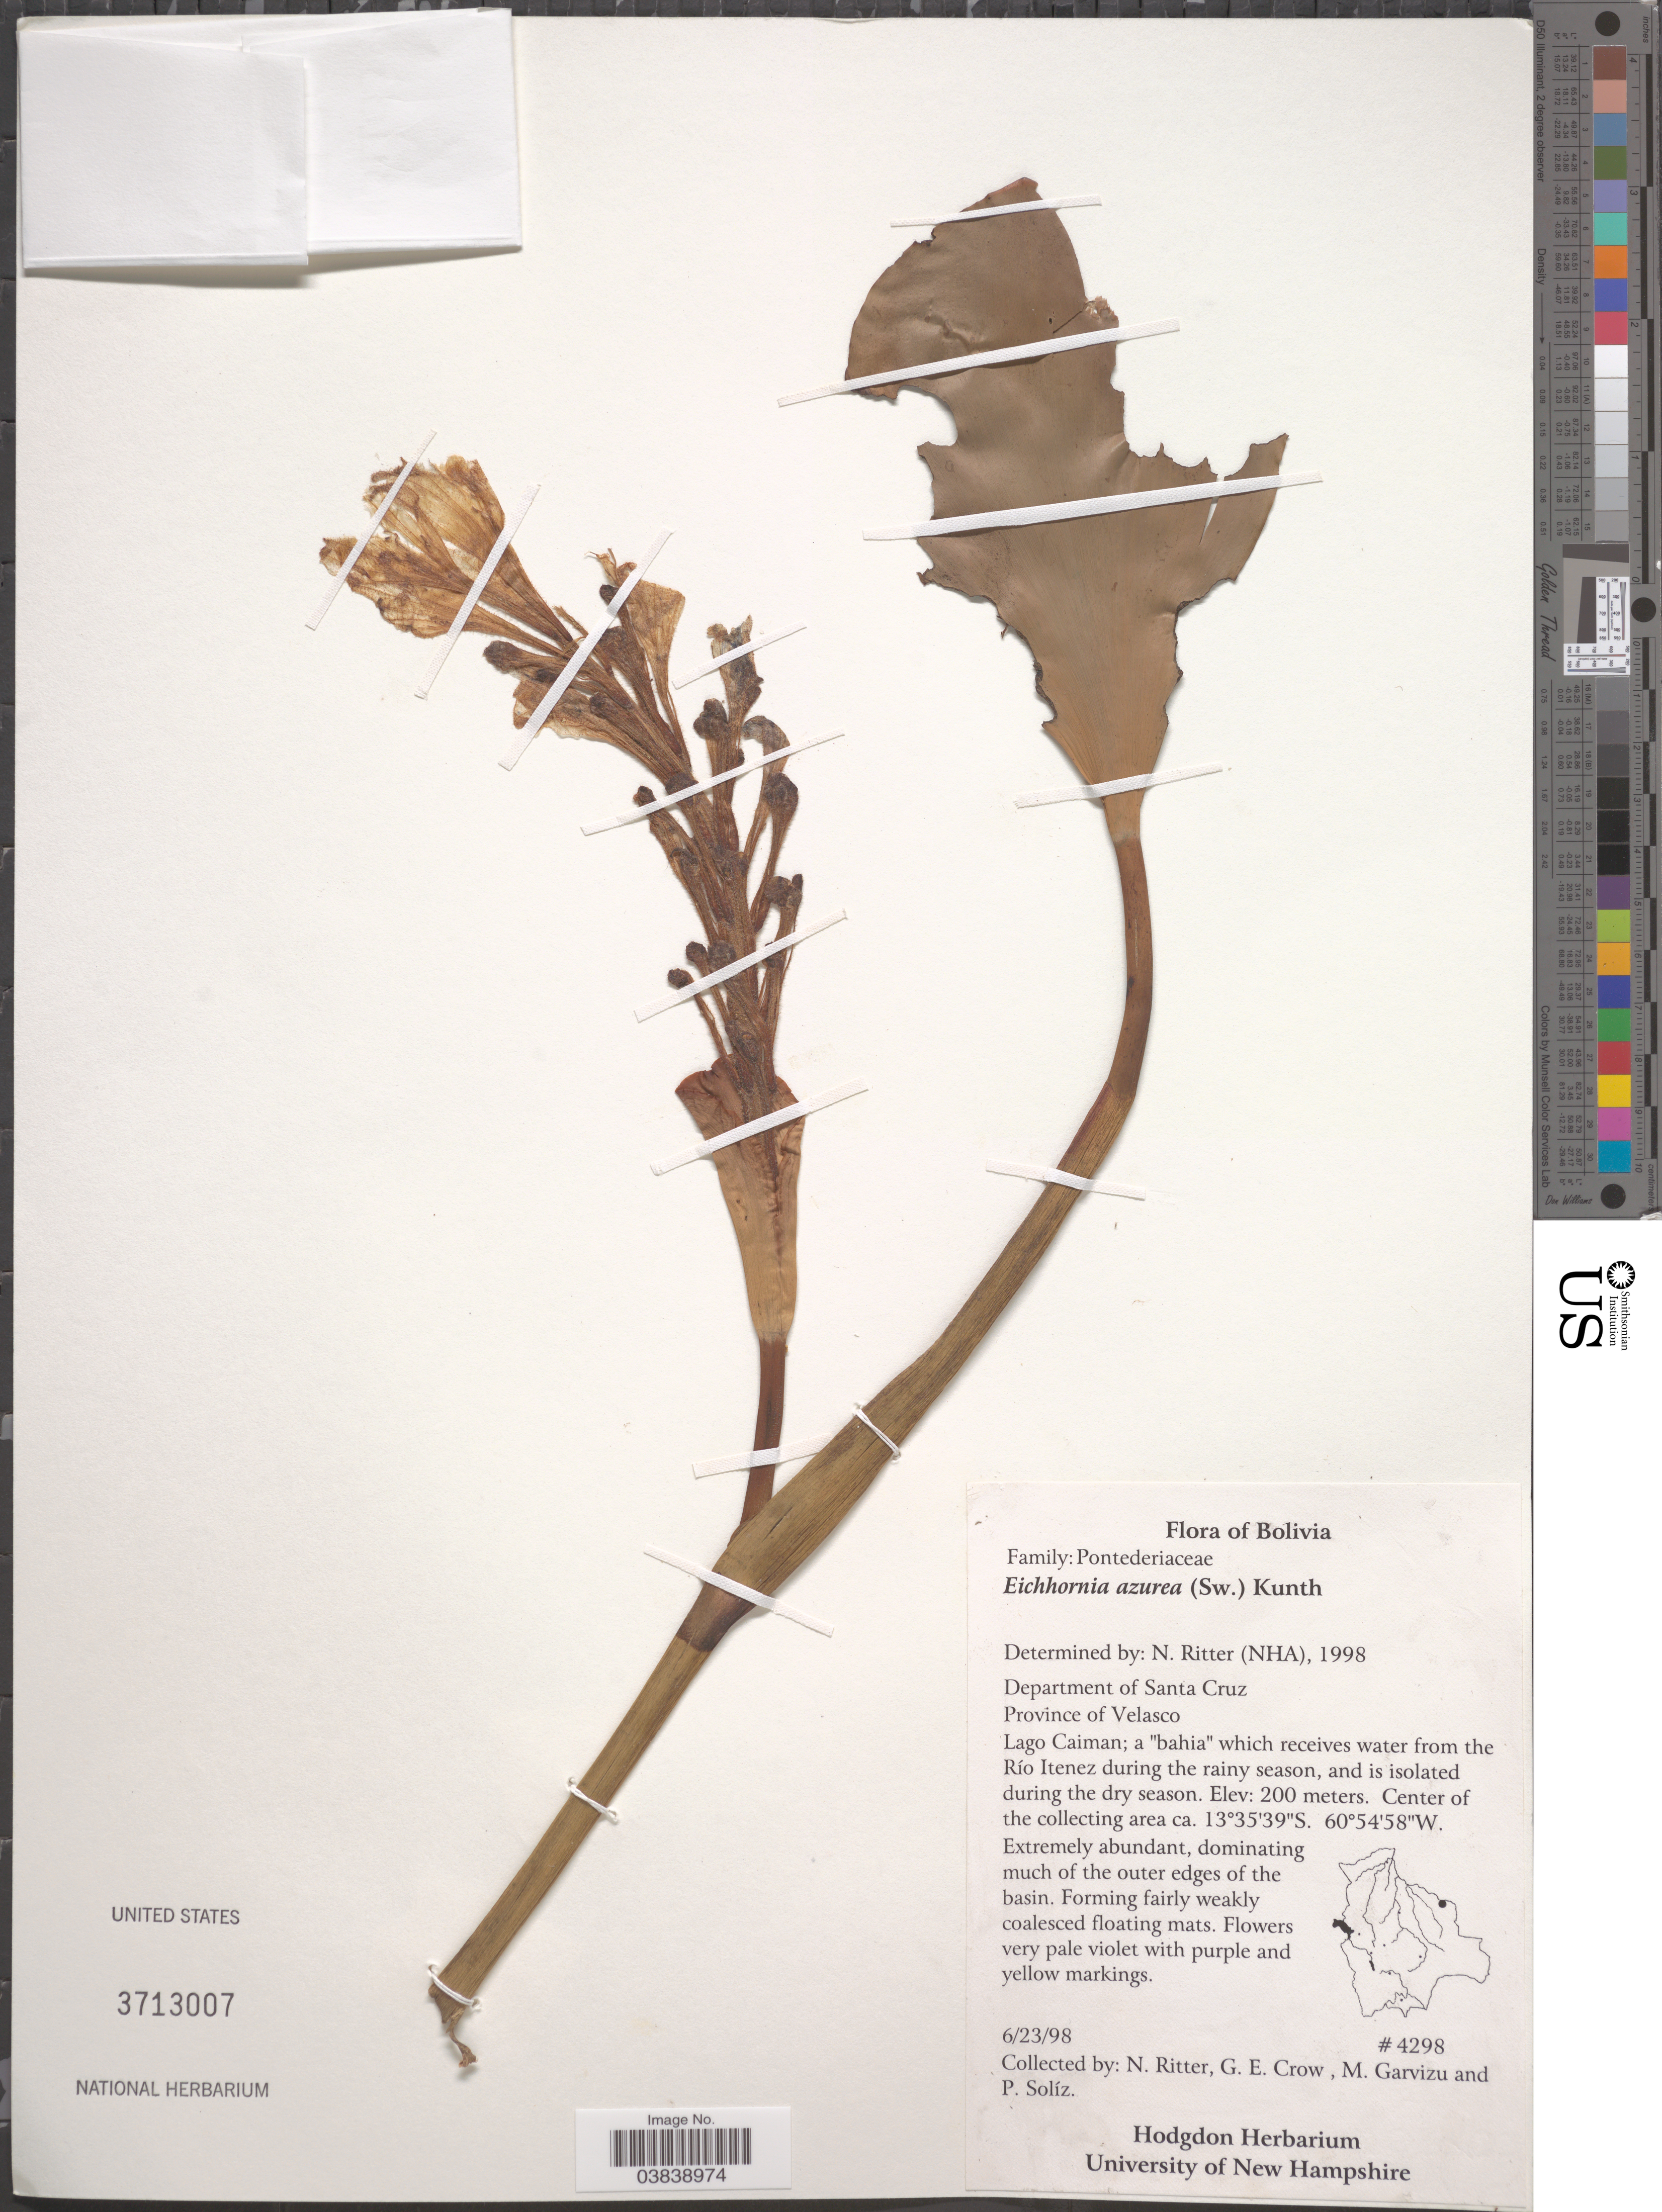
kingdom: Plantae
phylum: Tracheophyta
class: Liliopsida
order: Commelinales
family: Pontederiaceae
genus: Eichhornia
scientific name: Eichhornia azurea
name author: (Sw.) Kunth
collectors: N. Ritter, G. Crow, M. Garvizu & P. Soliz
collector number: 4298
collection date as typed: Transcribed d/m/y: 23/6/98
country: Bolivia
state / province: Santa Cruz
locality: Department of Santa Cruz. Province of Velasco. Lago Caiman; a "bahia" which receives water from the Río Itenez. Center of the collecting area.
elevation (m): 200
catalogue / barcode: US 3713007